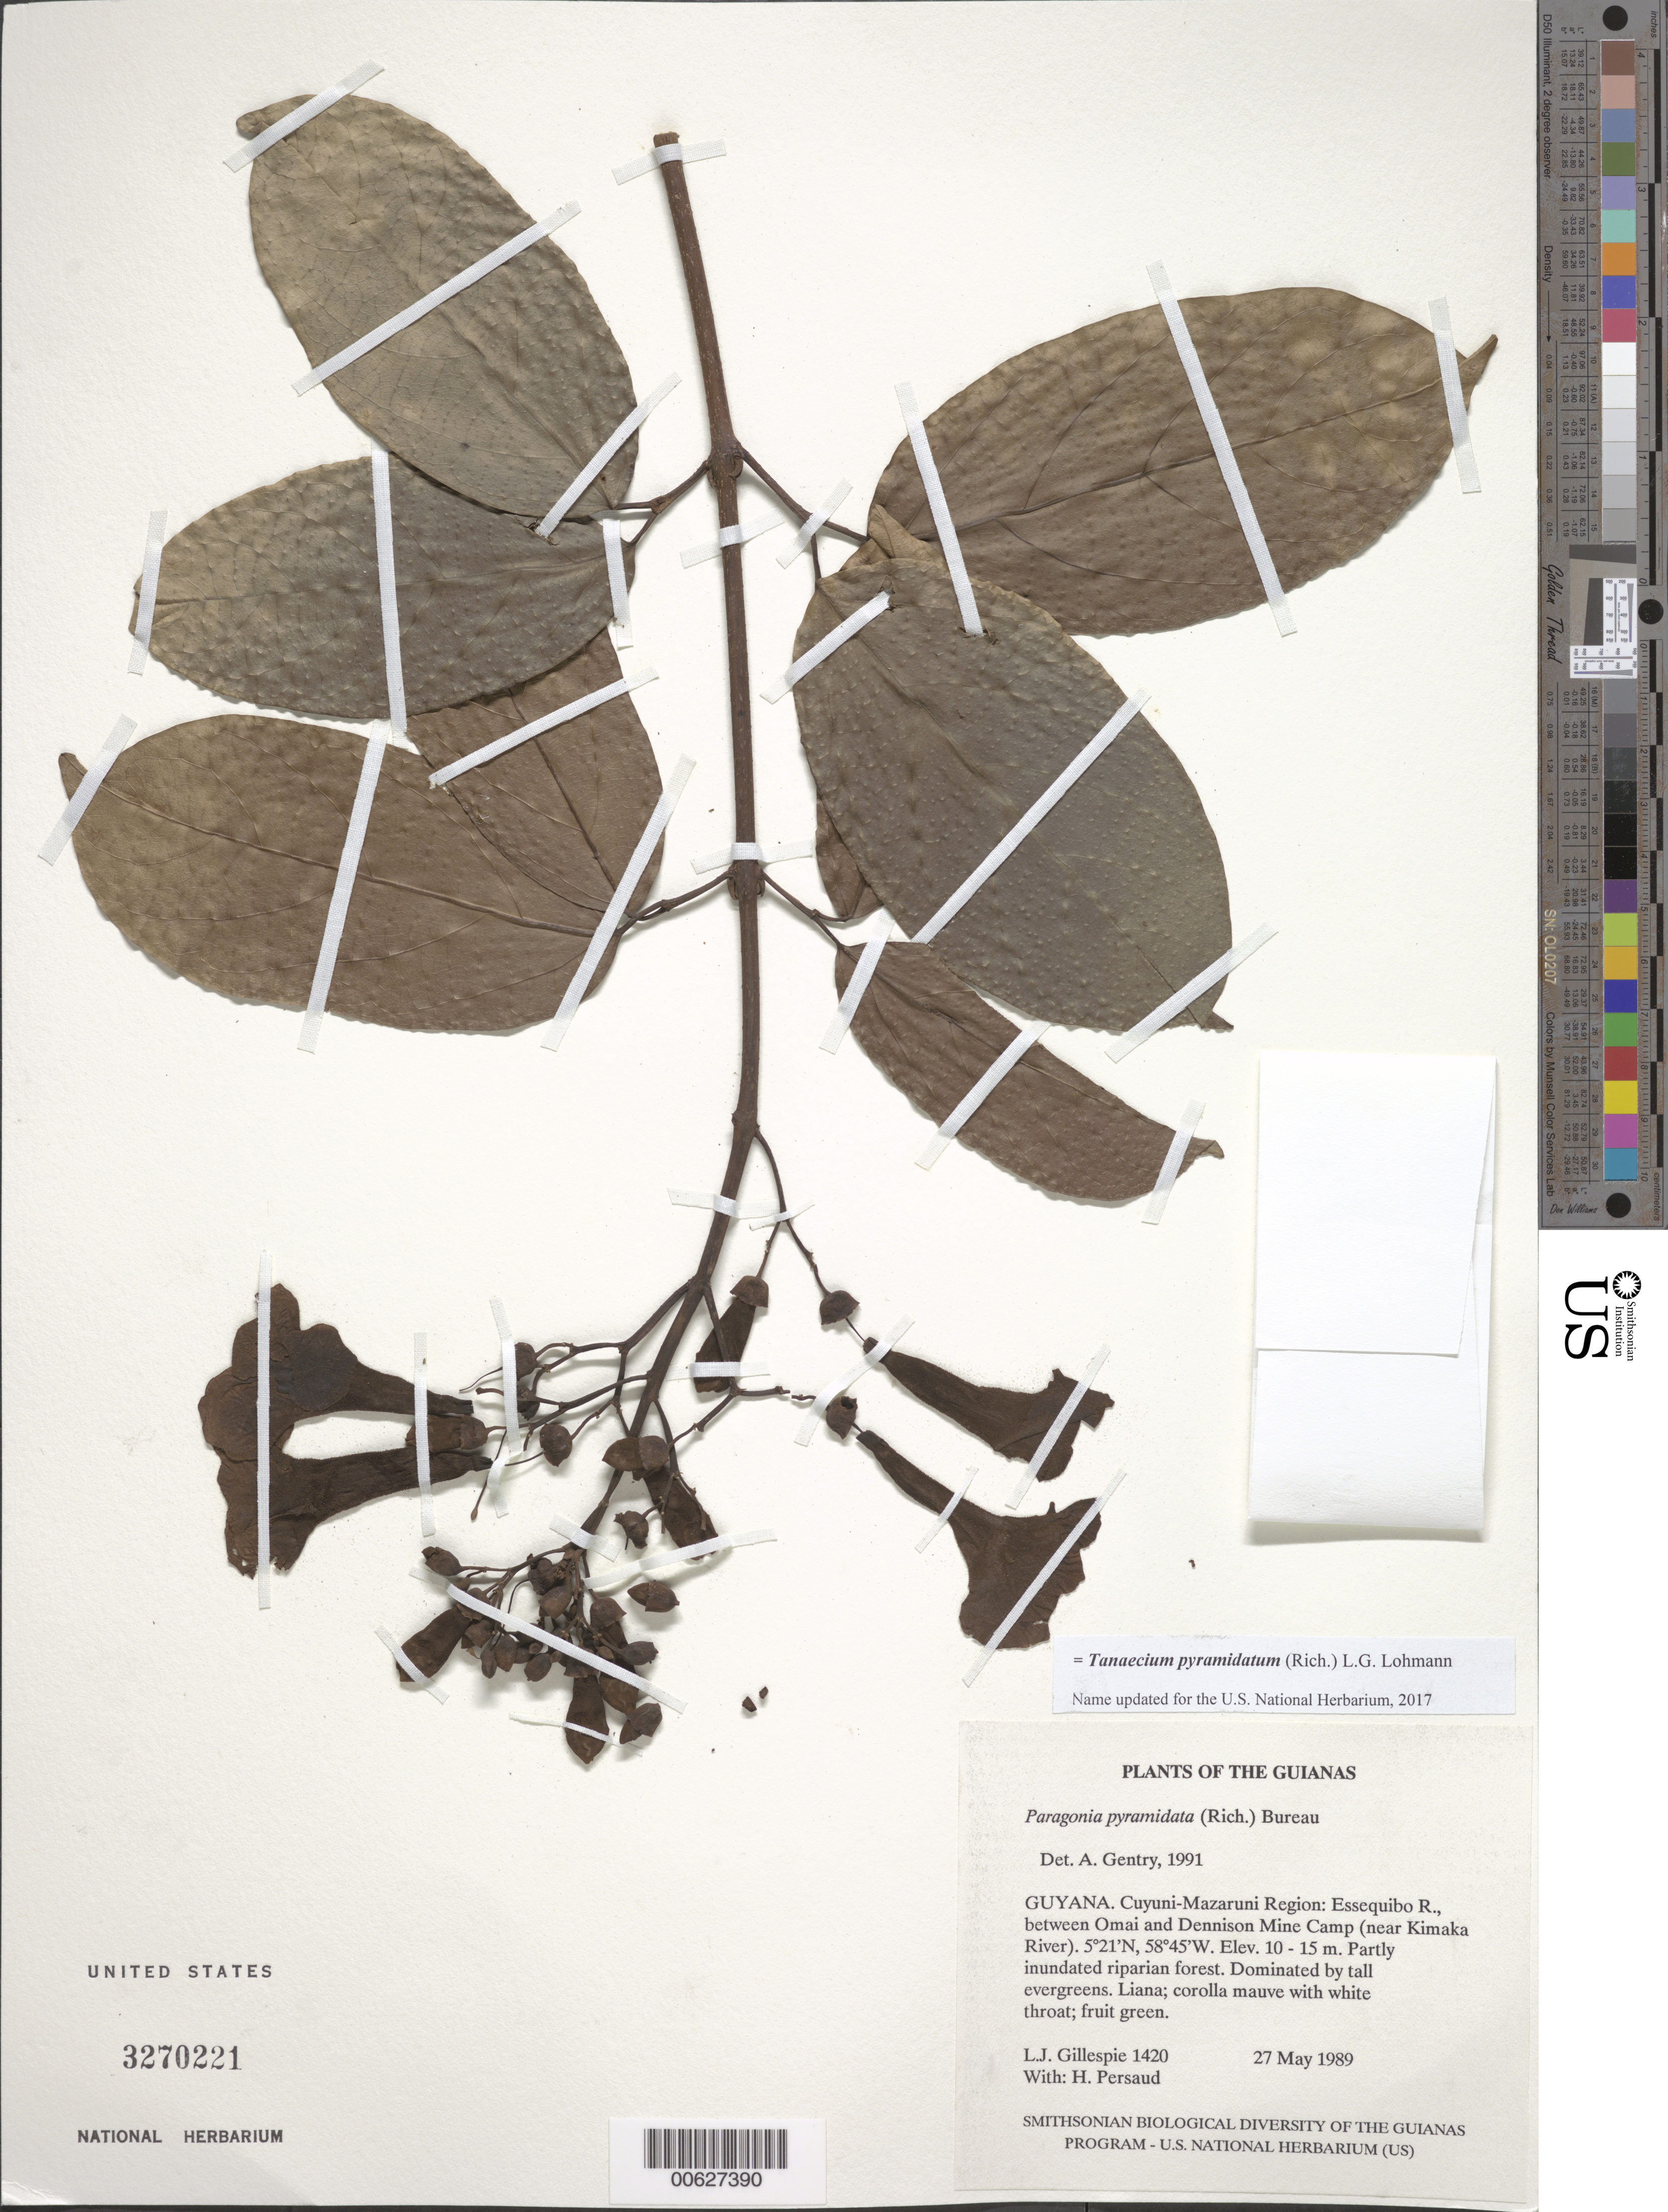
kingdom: Plantae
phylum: Tracheophyta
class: Magnoliopsida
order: Lamiales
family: Bignoniaceae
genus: Tanaecium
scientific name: Tanaecium pyramidatum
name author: (Rich.) L.G. Lohmann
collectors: L. J. Gillespie & H. Persaud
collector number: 1420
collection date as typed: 27 May 1989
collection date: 1989-05-27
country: Guyana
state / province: Cuyuni-Mazaruni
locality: Essequibo R., between Omai and Dennison Mine Camp (near Kumaka River)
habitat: Partly inundated riparian forest. Dominated by tall evergreens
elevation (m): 10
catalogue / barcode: US 3270221